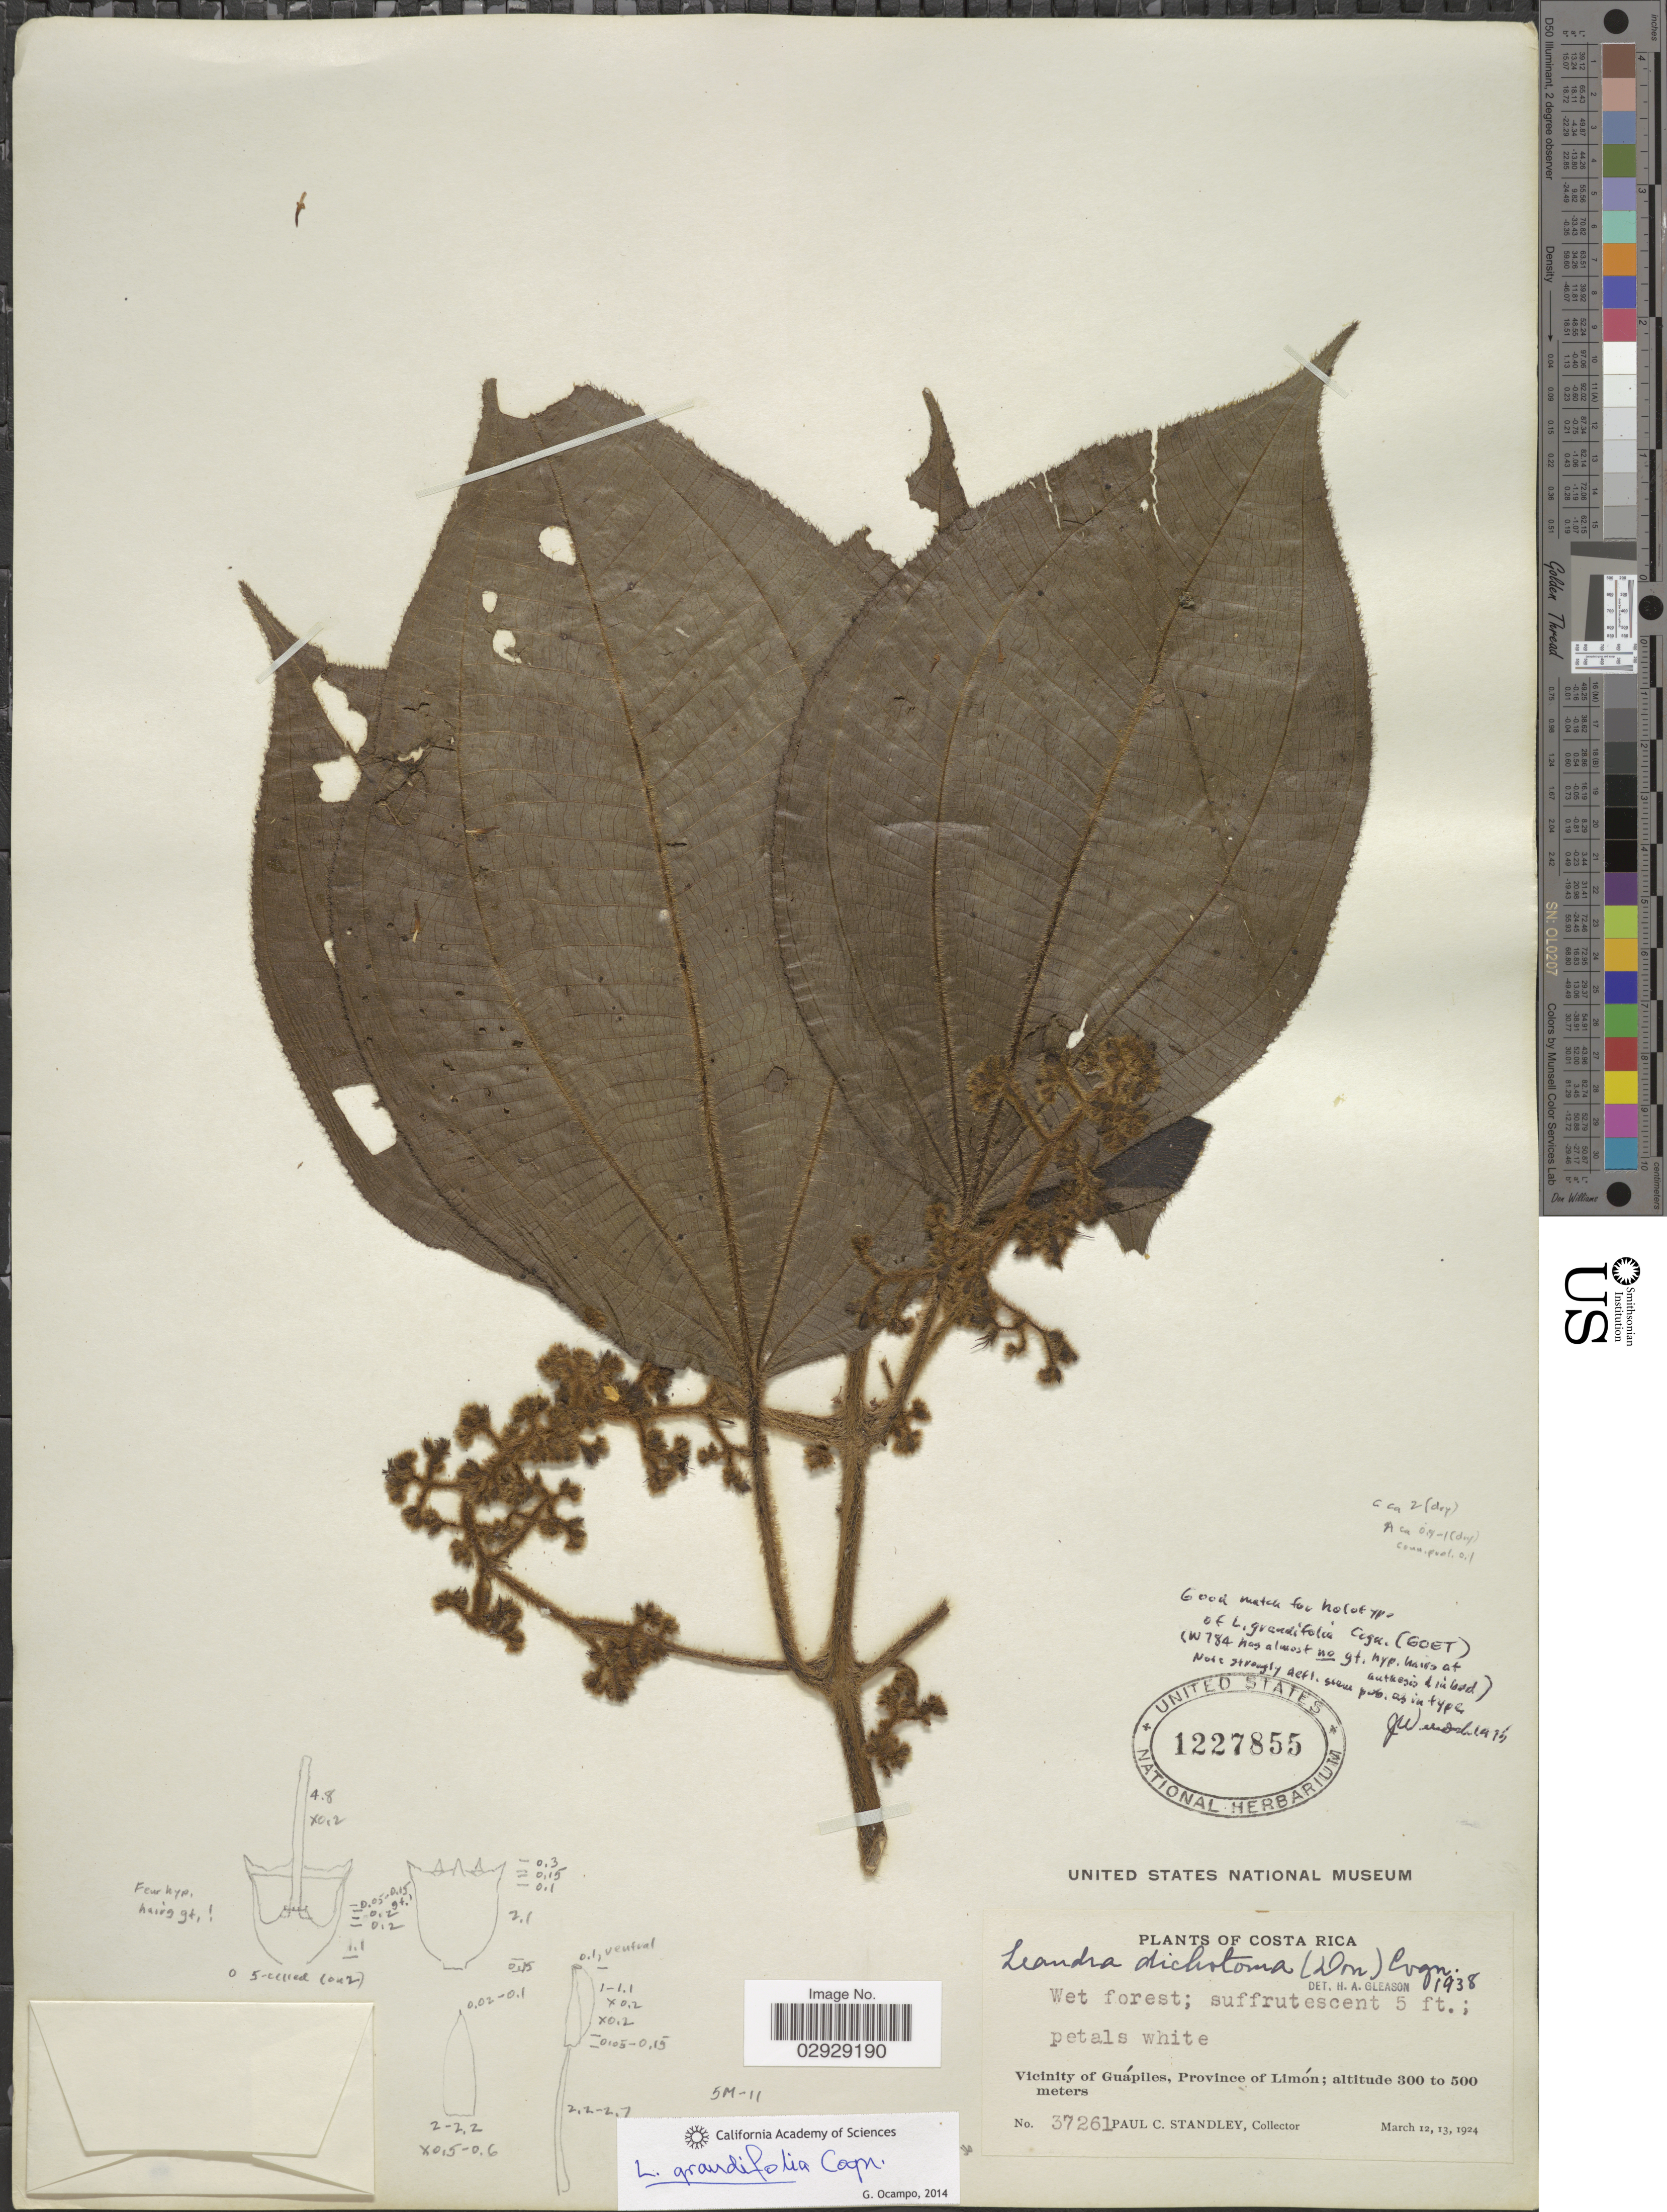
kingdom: Plantae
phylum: Tracheophyta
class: Magnoliopsida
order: Myrtales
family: Melastomataceae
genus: Leandra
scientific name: Leandra grandifolia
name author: Cogn.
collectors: P. C. Standley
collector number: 37261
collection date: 1924-03-12/1924-03-13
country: Costa Rica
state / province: Limón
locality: Vicinity of Guápiles.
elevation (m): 300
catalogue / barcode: US 1227855